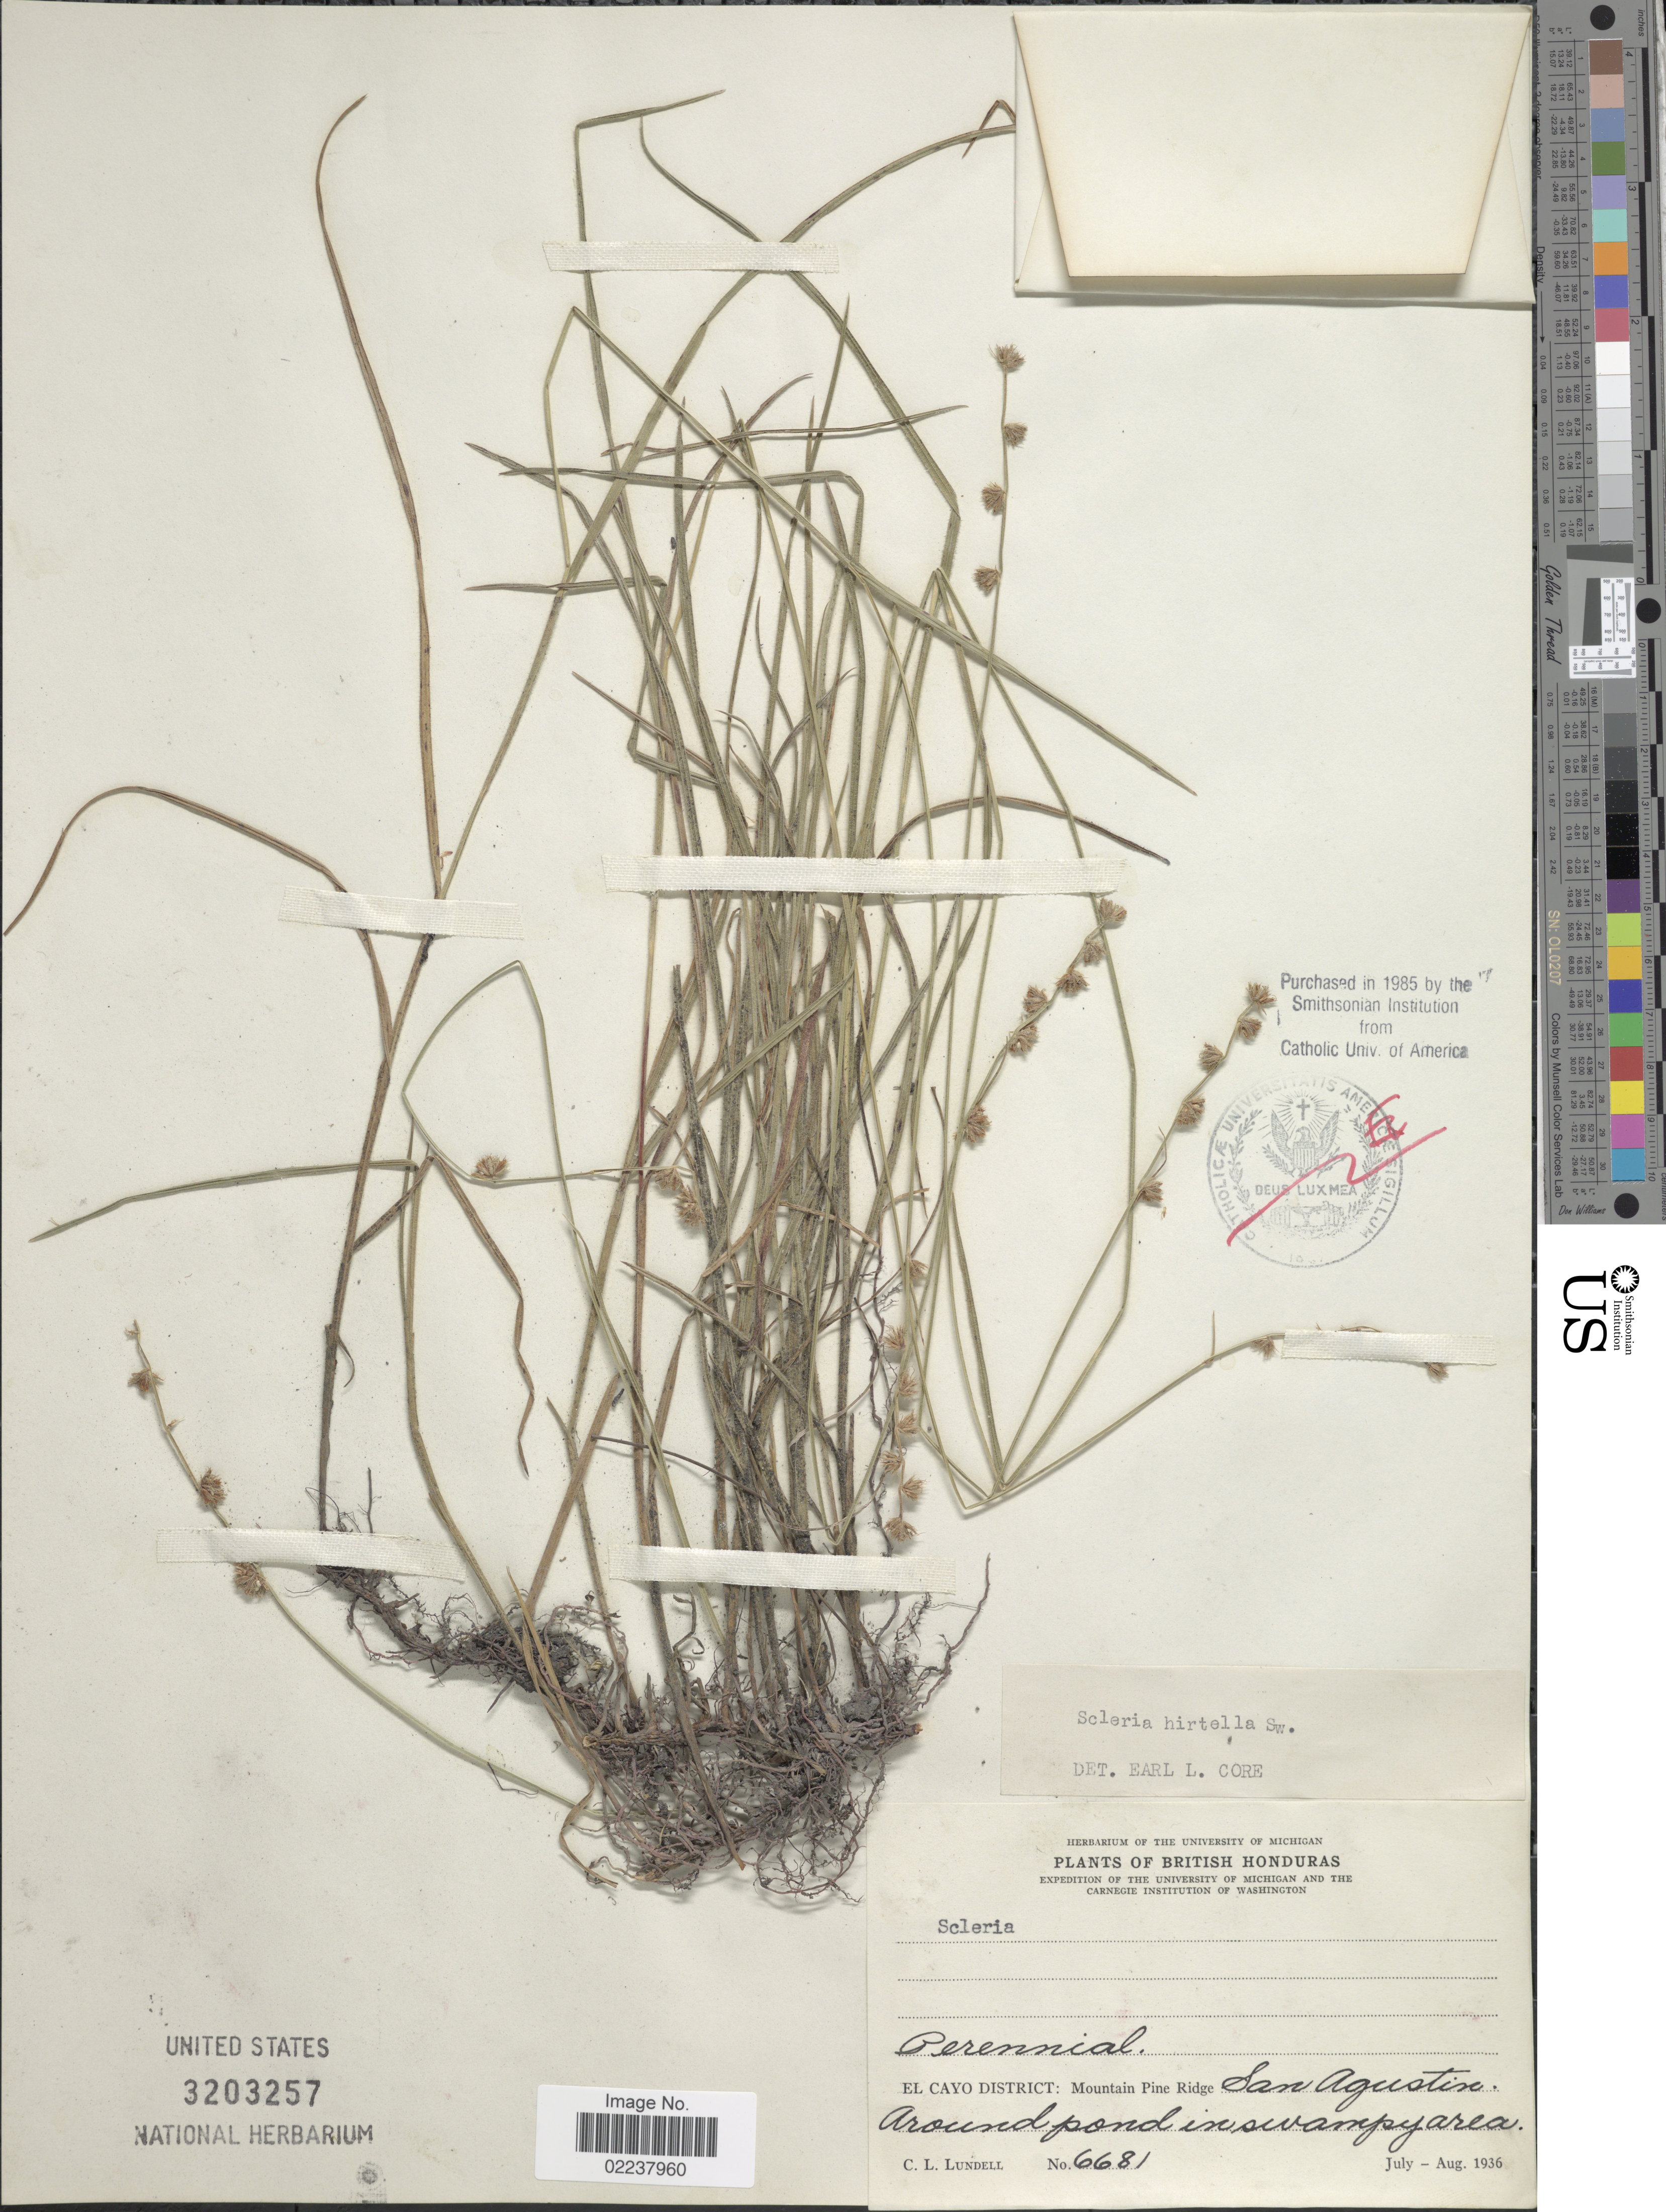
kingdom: Plantae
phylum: Tracheophyta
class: Liliopsida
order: Poales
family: Cyperaceae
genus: Scleria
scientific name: Scleria hirtella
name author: Sw.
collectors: C. L. Lundell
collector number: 6681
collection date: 1936-07/1936-08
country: Belize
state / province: Cayo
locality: British Honduras, El Cayo District: Mountain Pine Ridge, San Agustin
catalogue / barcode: US 3203257